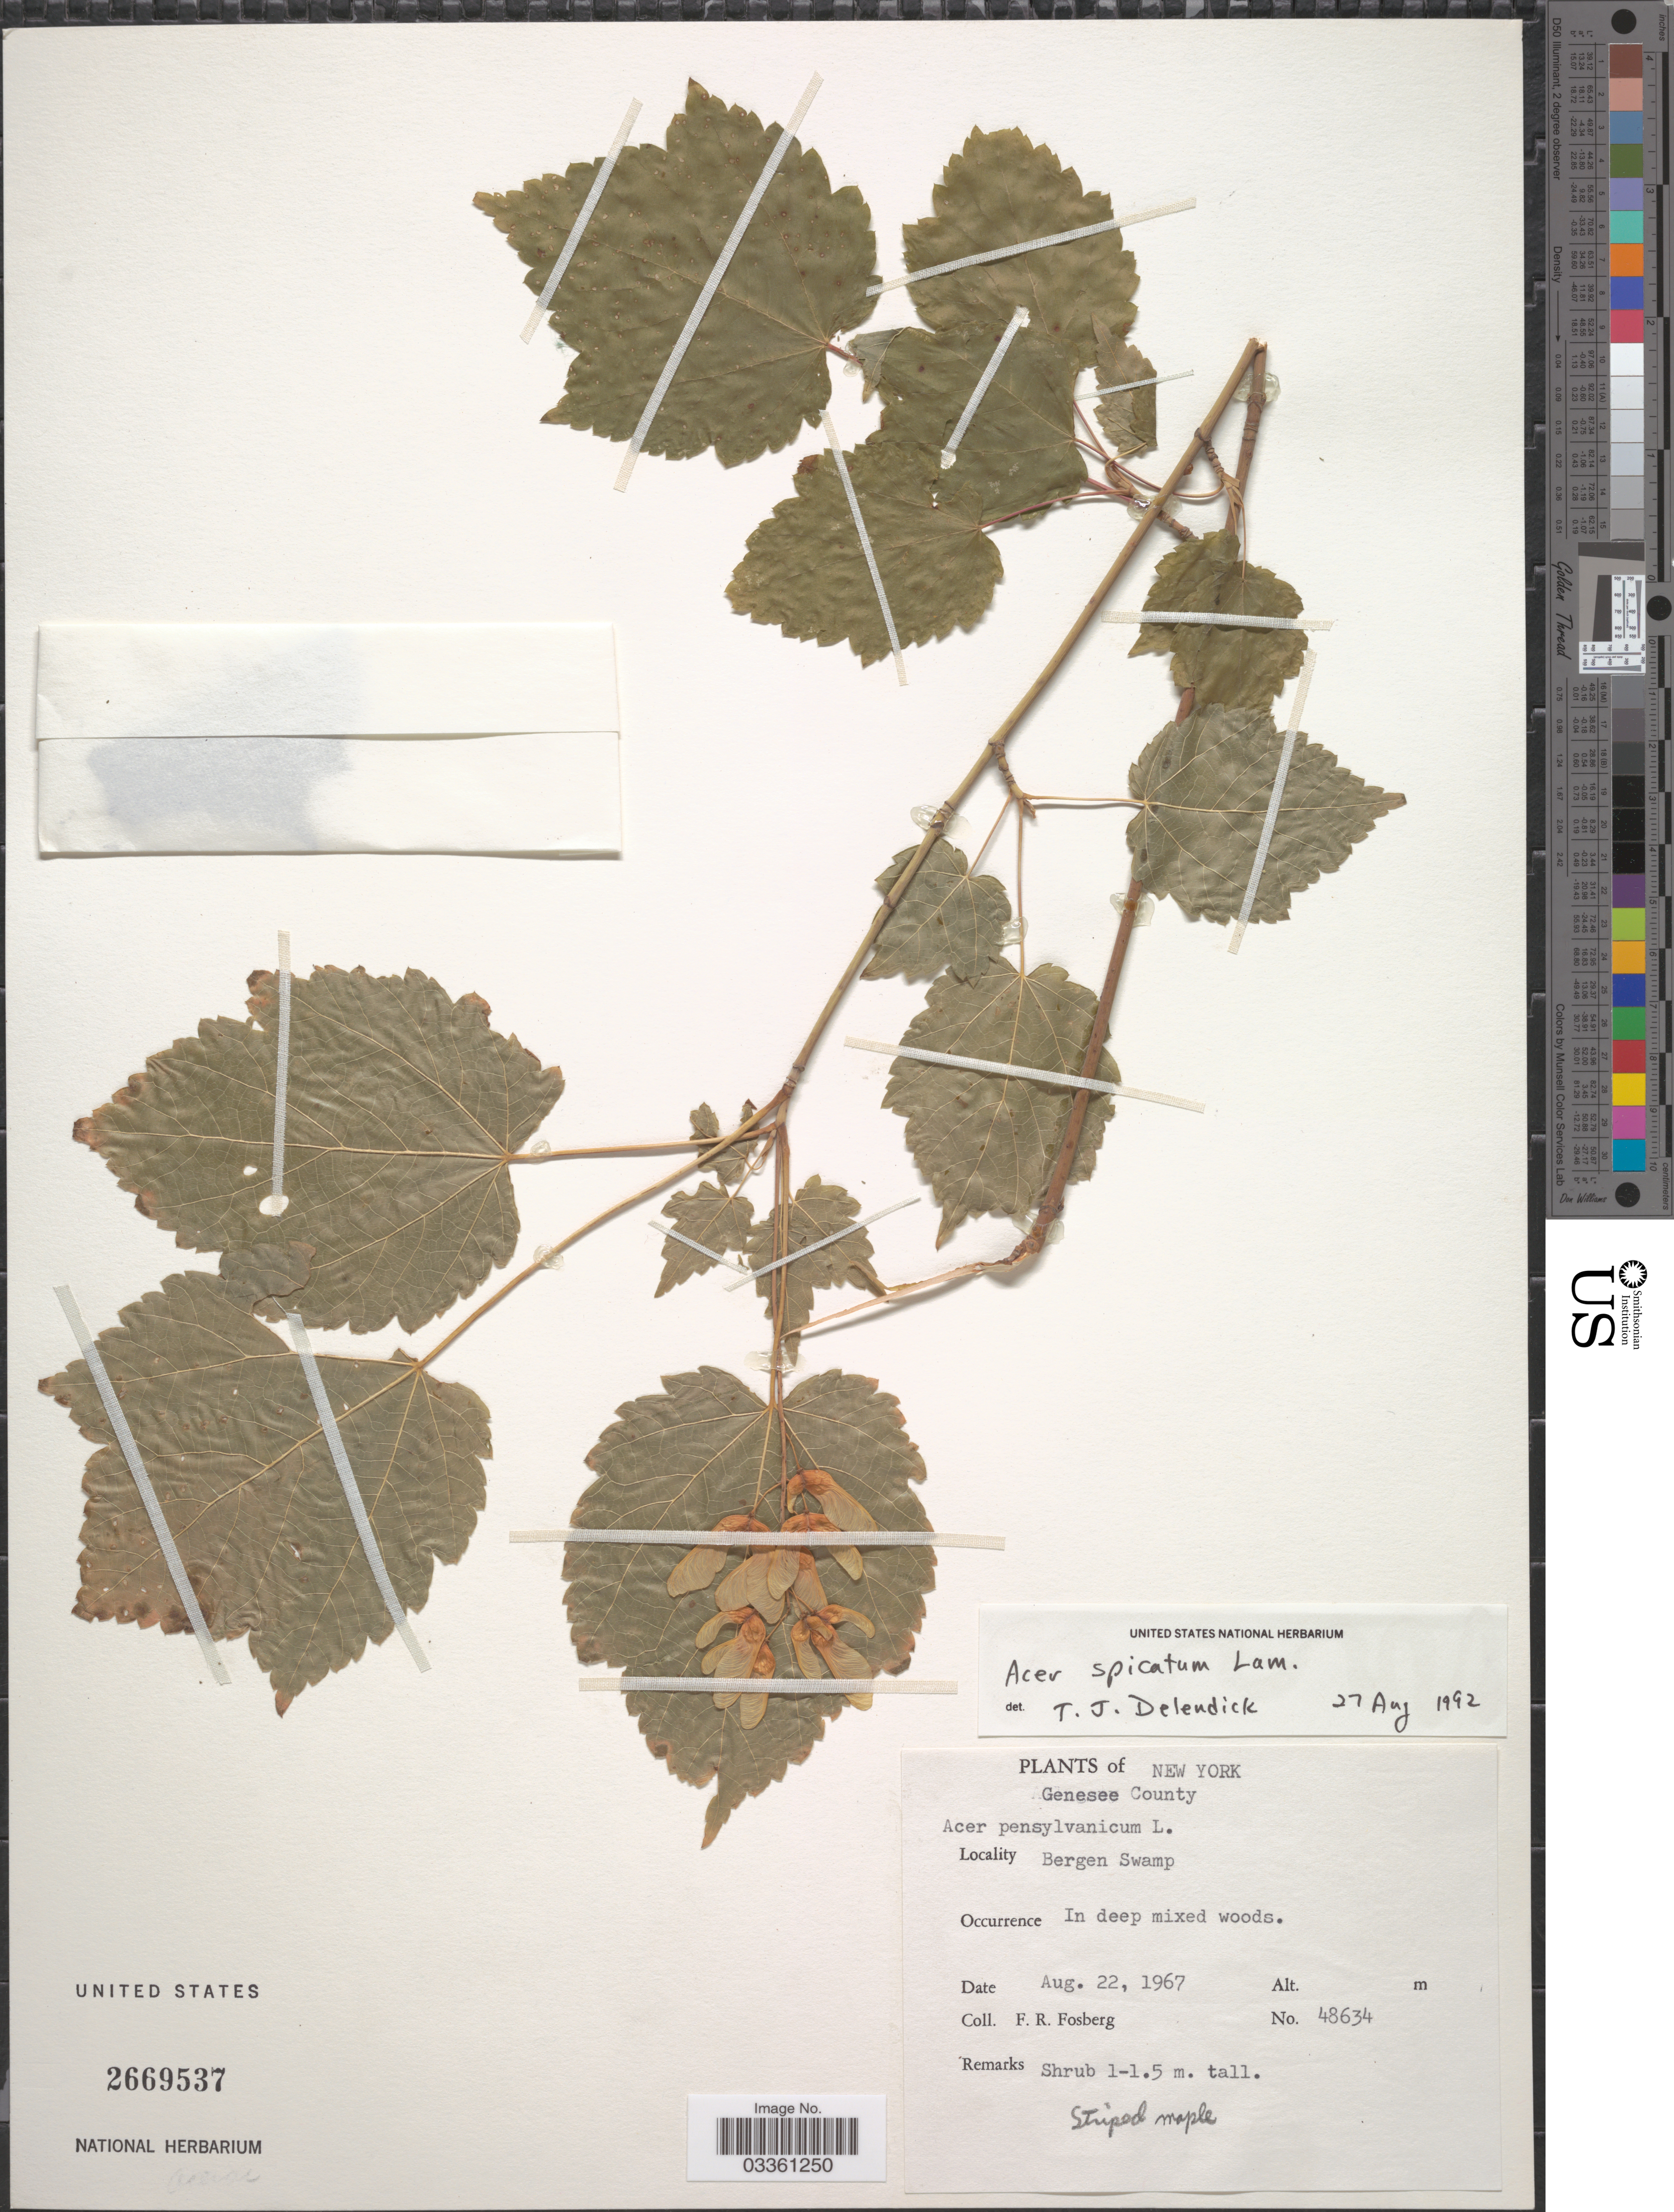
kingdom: Plantae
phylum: Tracheophyta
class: Magnoliopsida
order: Sapindales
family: Sapindaceae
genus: Acer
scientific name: Acer spicatum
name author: Lam.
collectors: F. R. Fosberg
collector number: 48634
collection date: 1967-08-22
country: United States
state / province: New York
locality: Genesee County. Bergen Swamp.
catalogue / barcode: US 2669537